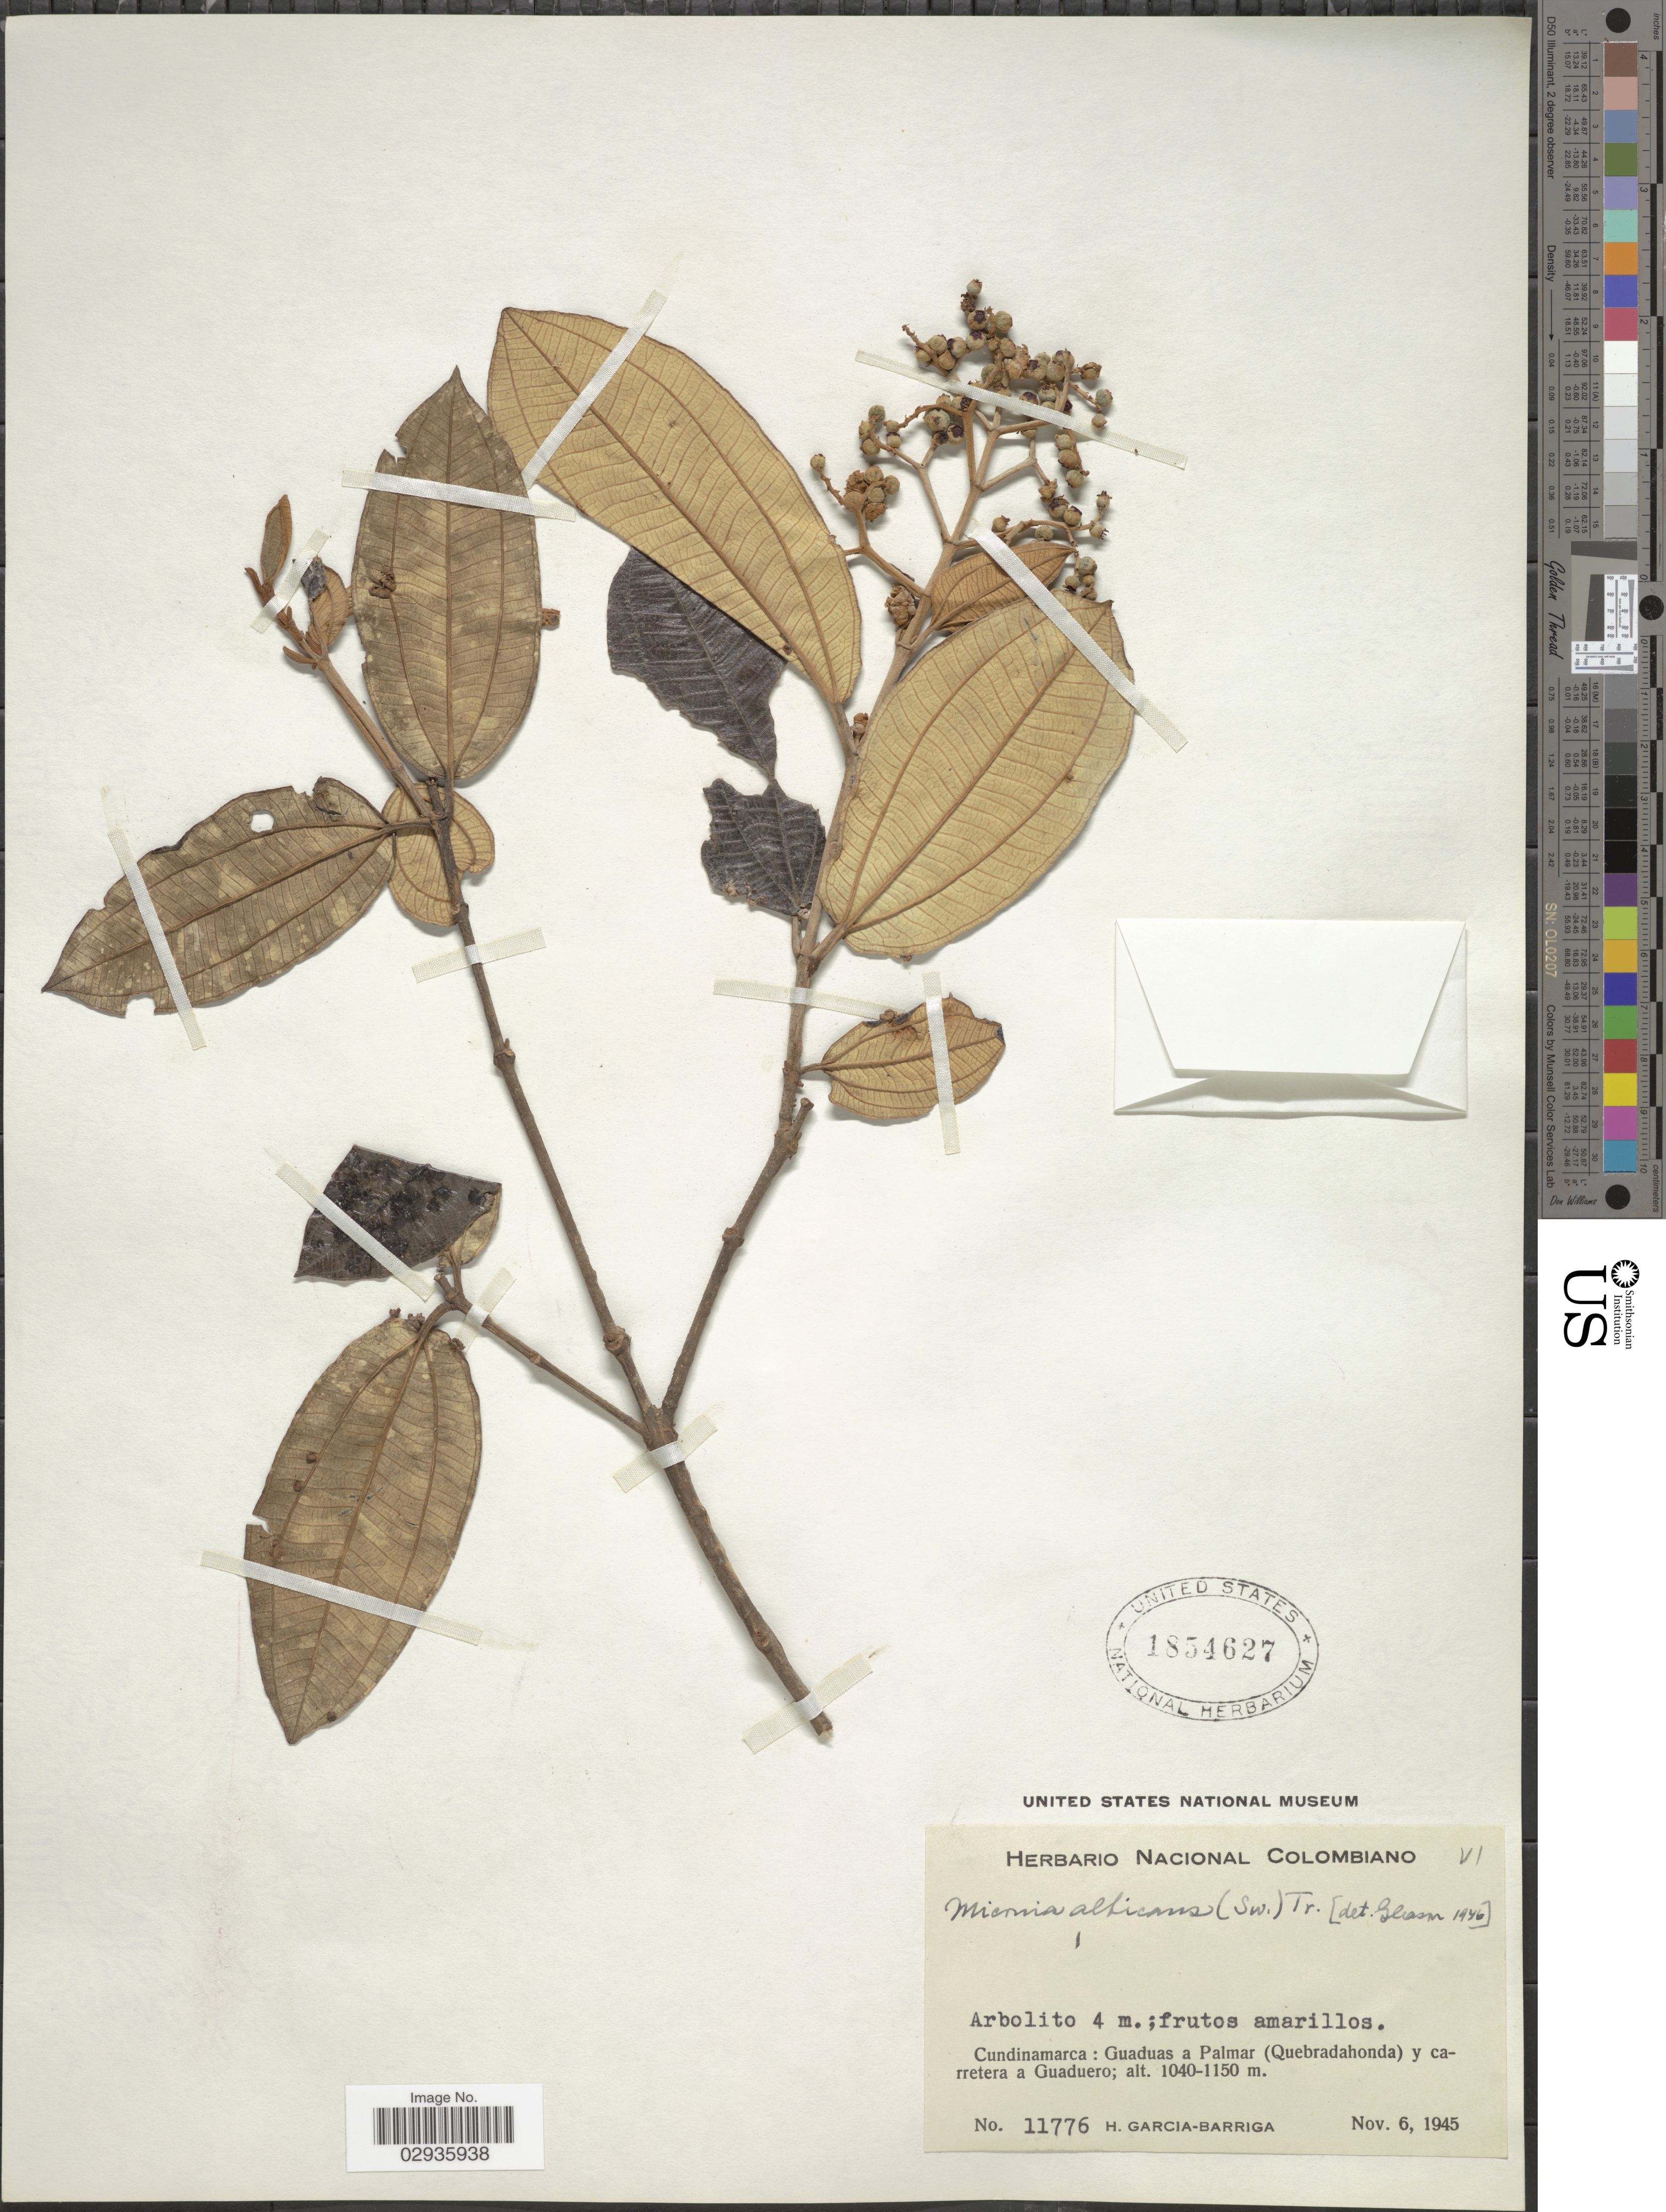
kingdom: Plantae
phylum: Tracheophyta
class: Magnoliopsida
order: Myrtales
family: Melastomataceae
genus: Miconia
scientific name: Miconia albicans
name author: (Sw.) Steud.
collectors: H. García Barriga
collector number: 11776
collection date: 1945-11-06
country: Colombia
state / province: Cundinamarca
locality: Guaduas a Palmar (Quebradahonda) y carretera a Guaduero.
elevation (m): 1040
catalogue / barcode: US 1854627